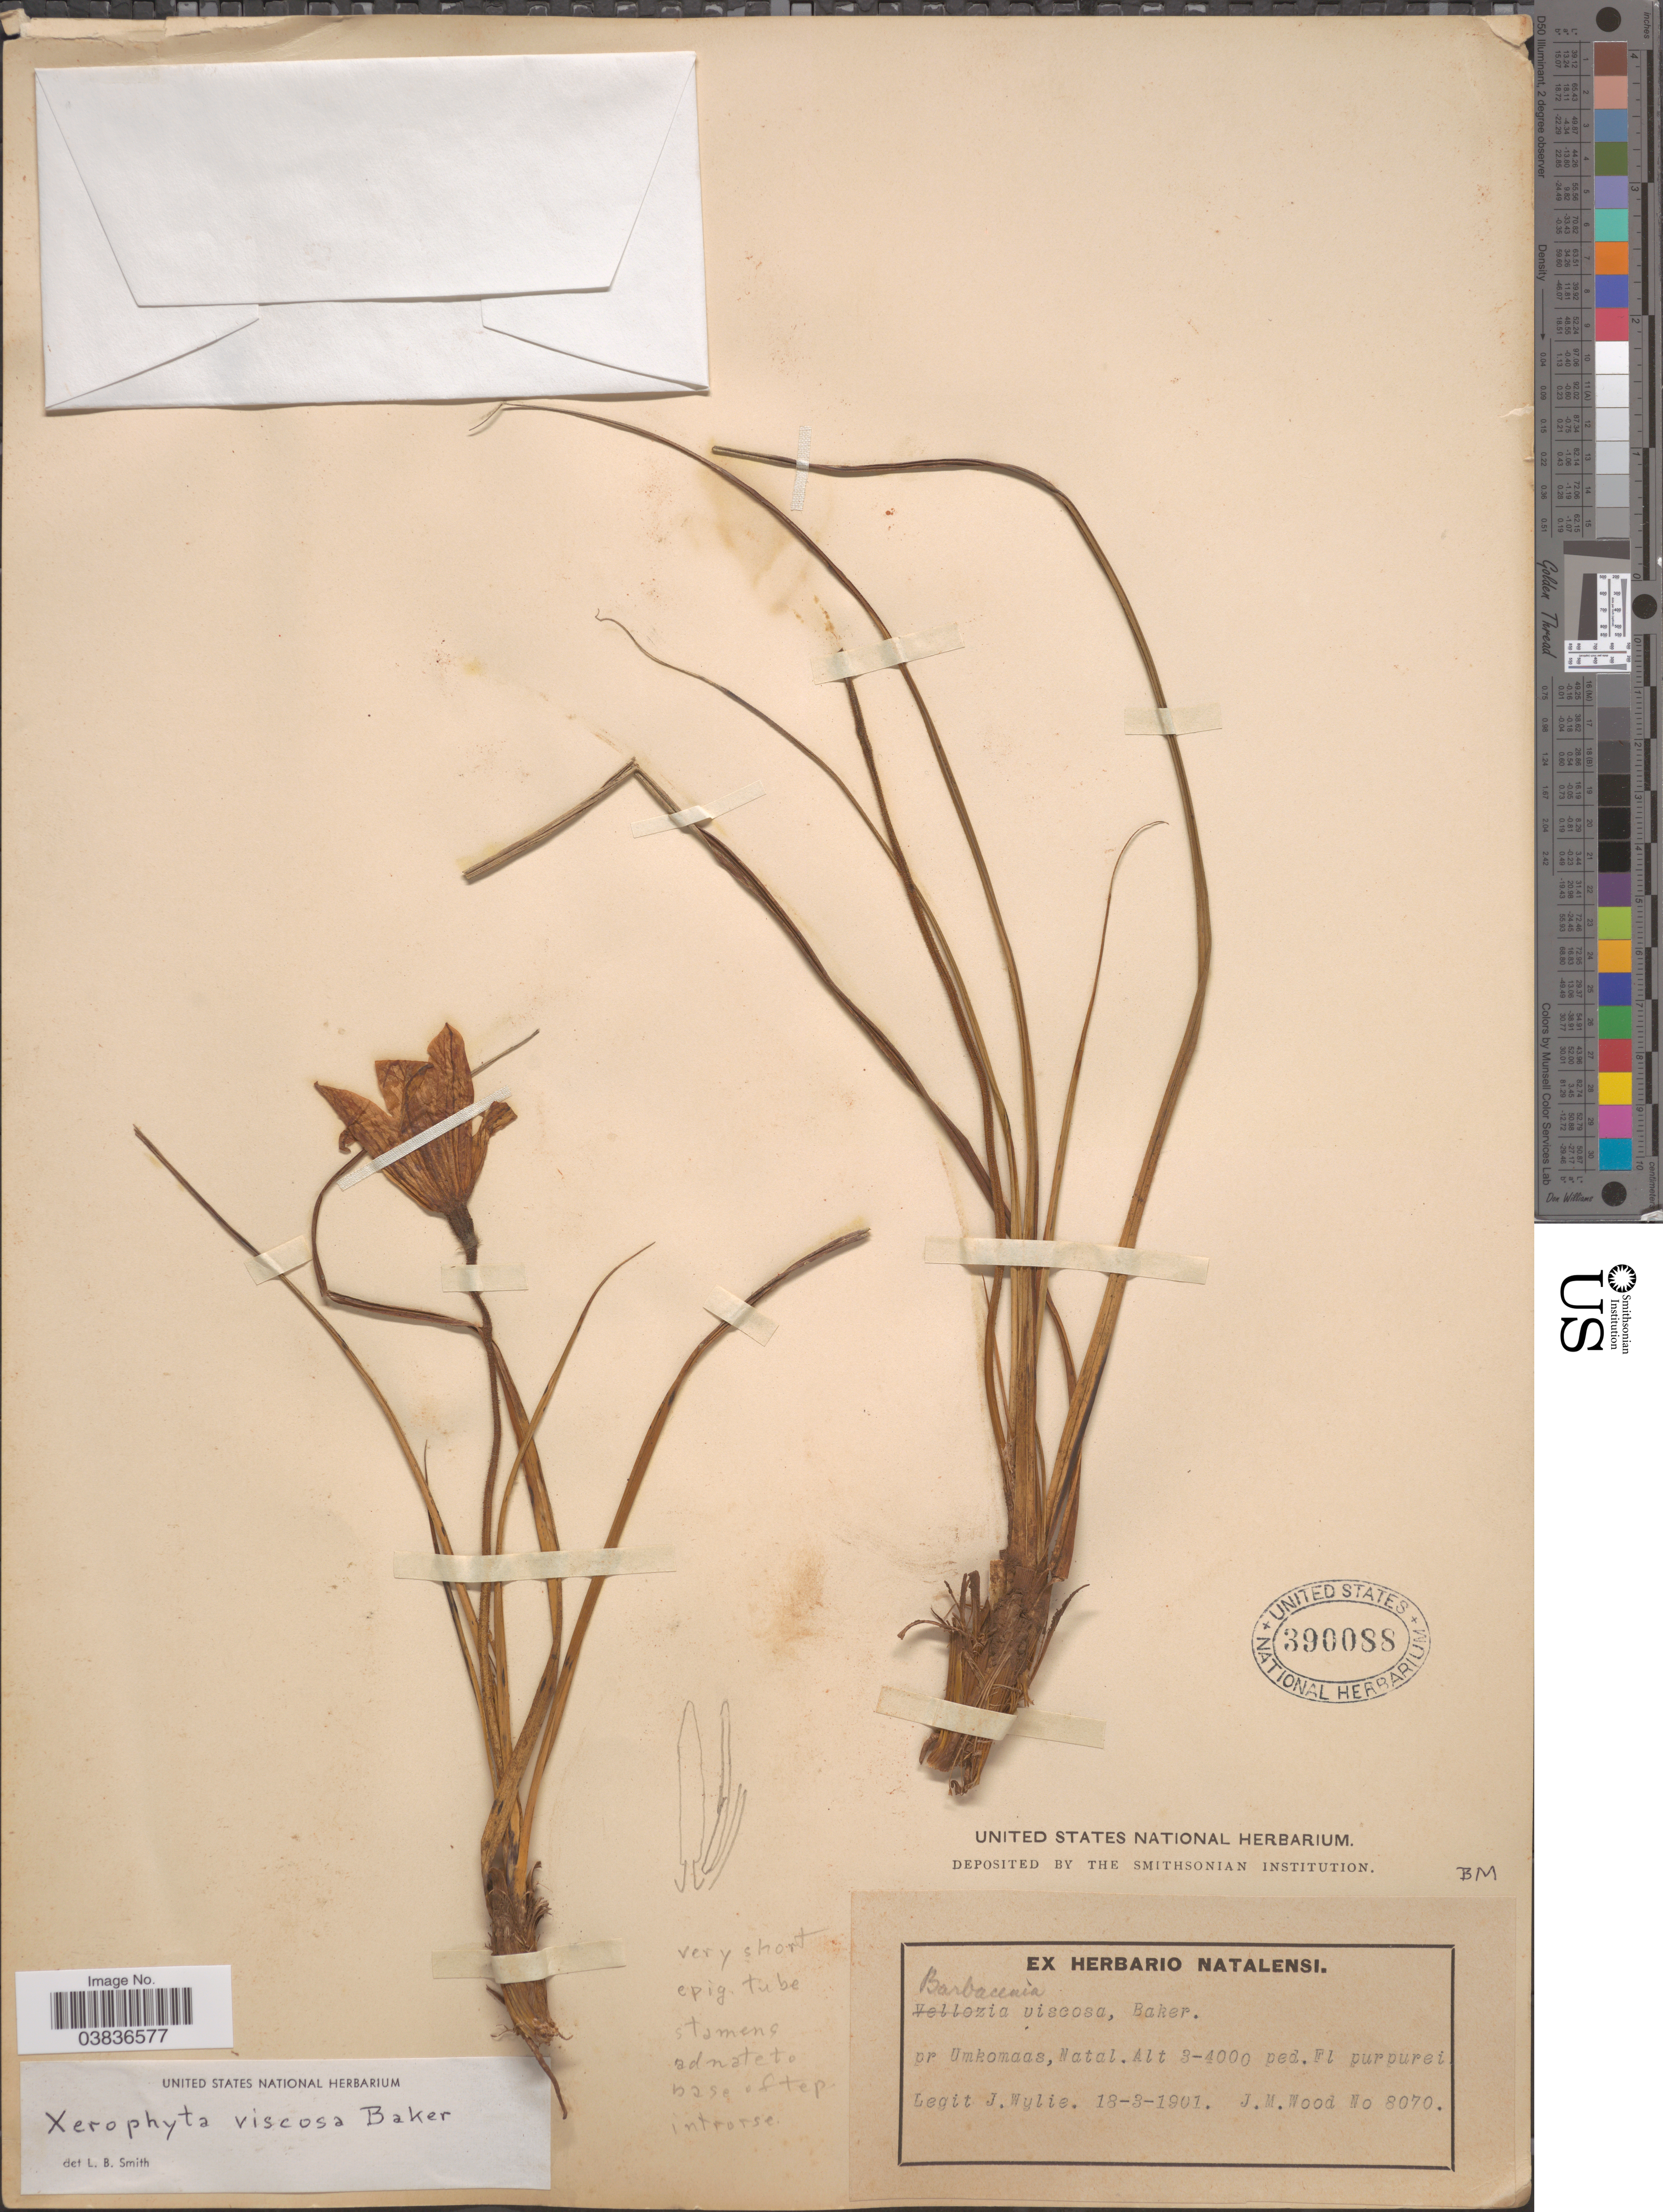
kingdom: Plantae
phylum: Tracheophyta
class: Liliopsida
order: Pandanales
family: Velloziaceae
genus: Xerophyta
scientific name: Xerophyta viscosa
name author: Baker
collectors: J. Wylie & J. M. Wood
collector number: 8070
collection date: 1901-03-18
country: South Africa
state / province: KwaZulu-Natal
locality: Pr Umkomaas, Natal.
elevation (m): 914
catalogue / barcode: US 390088